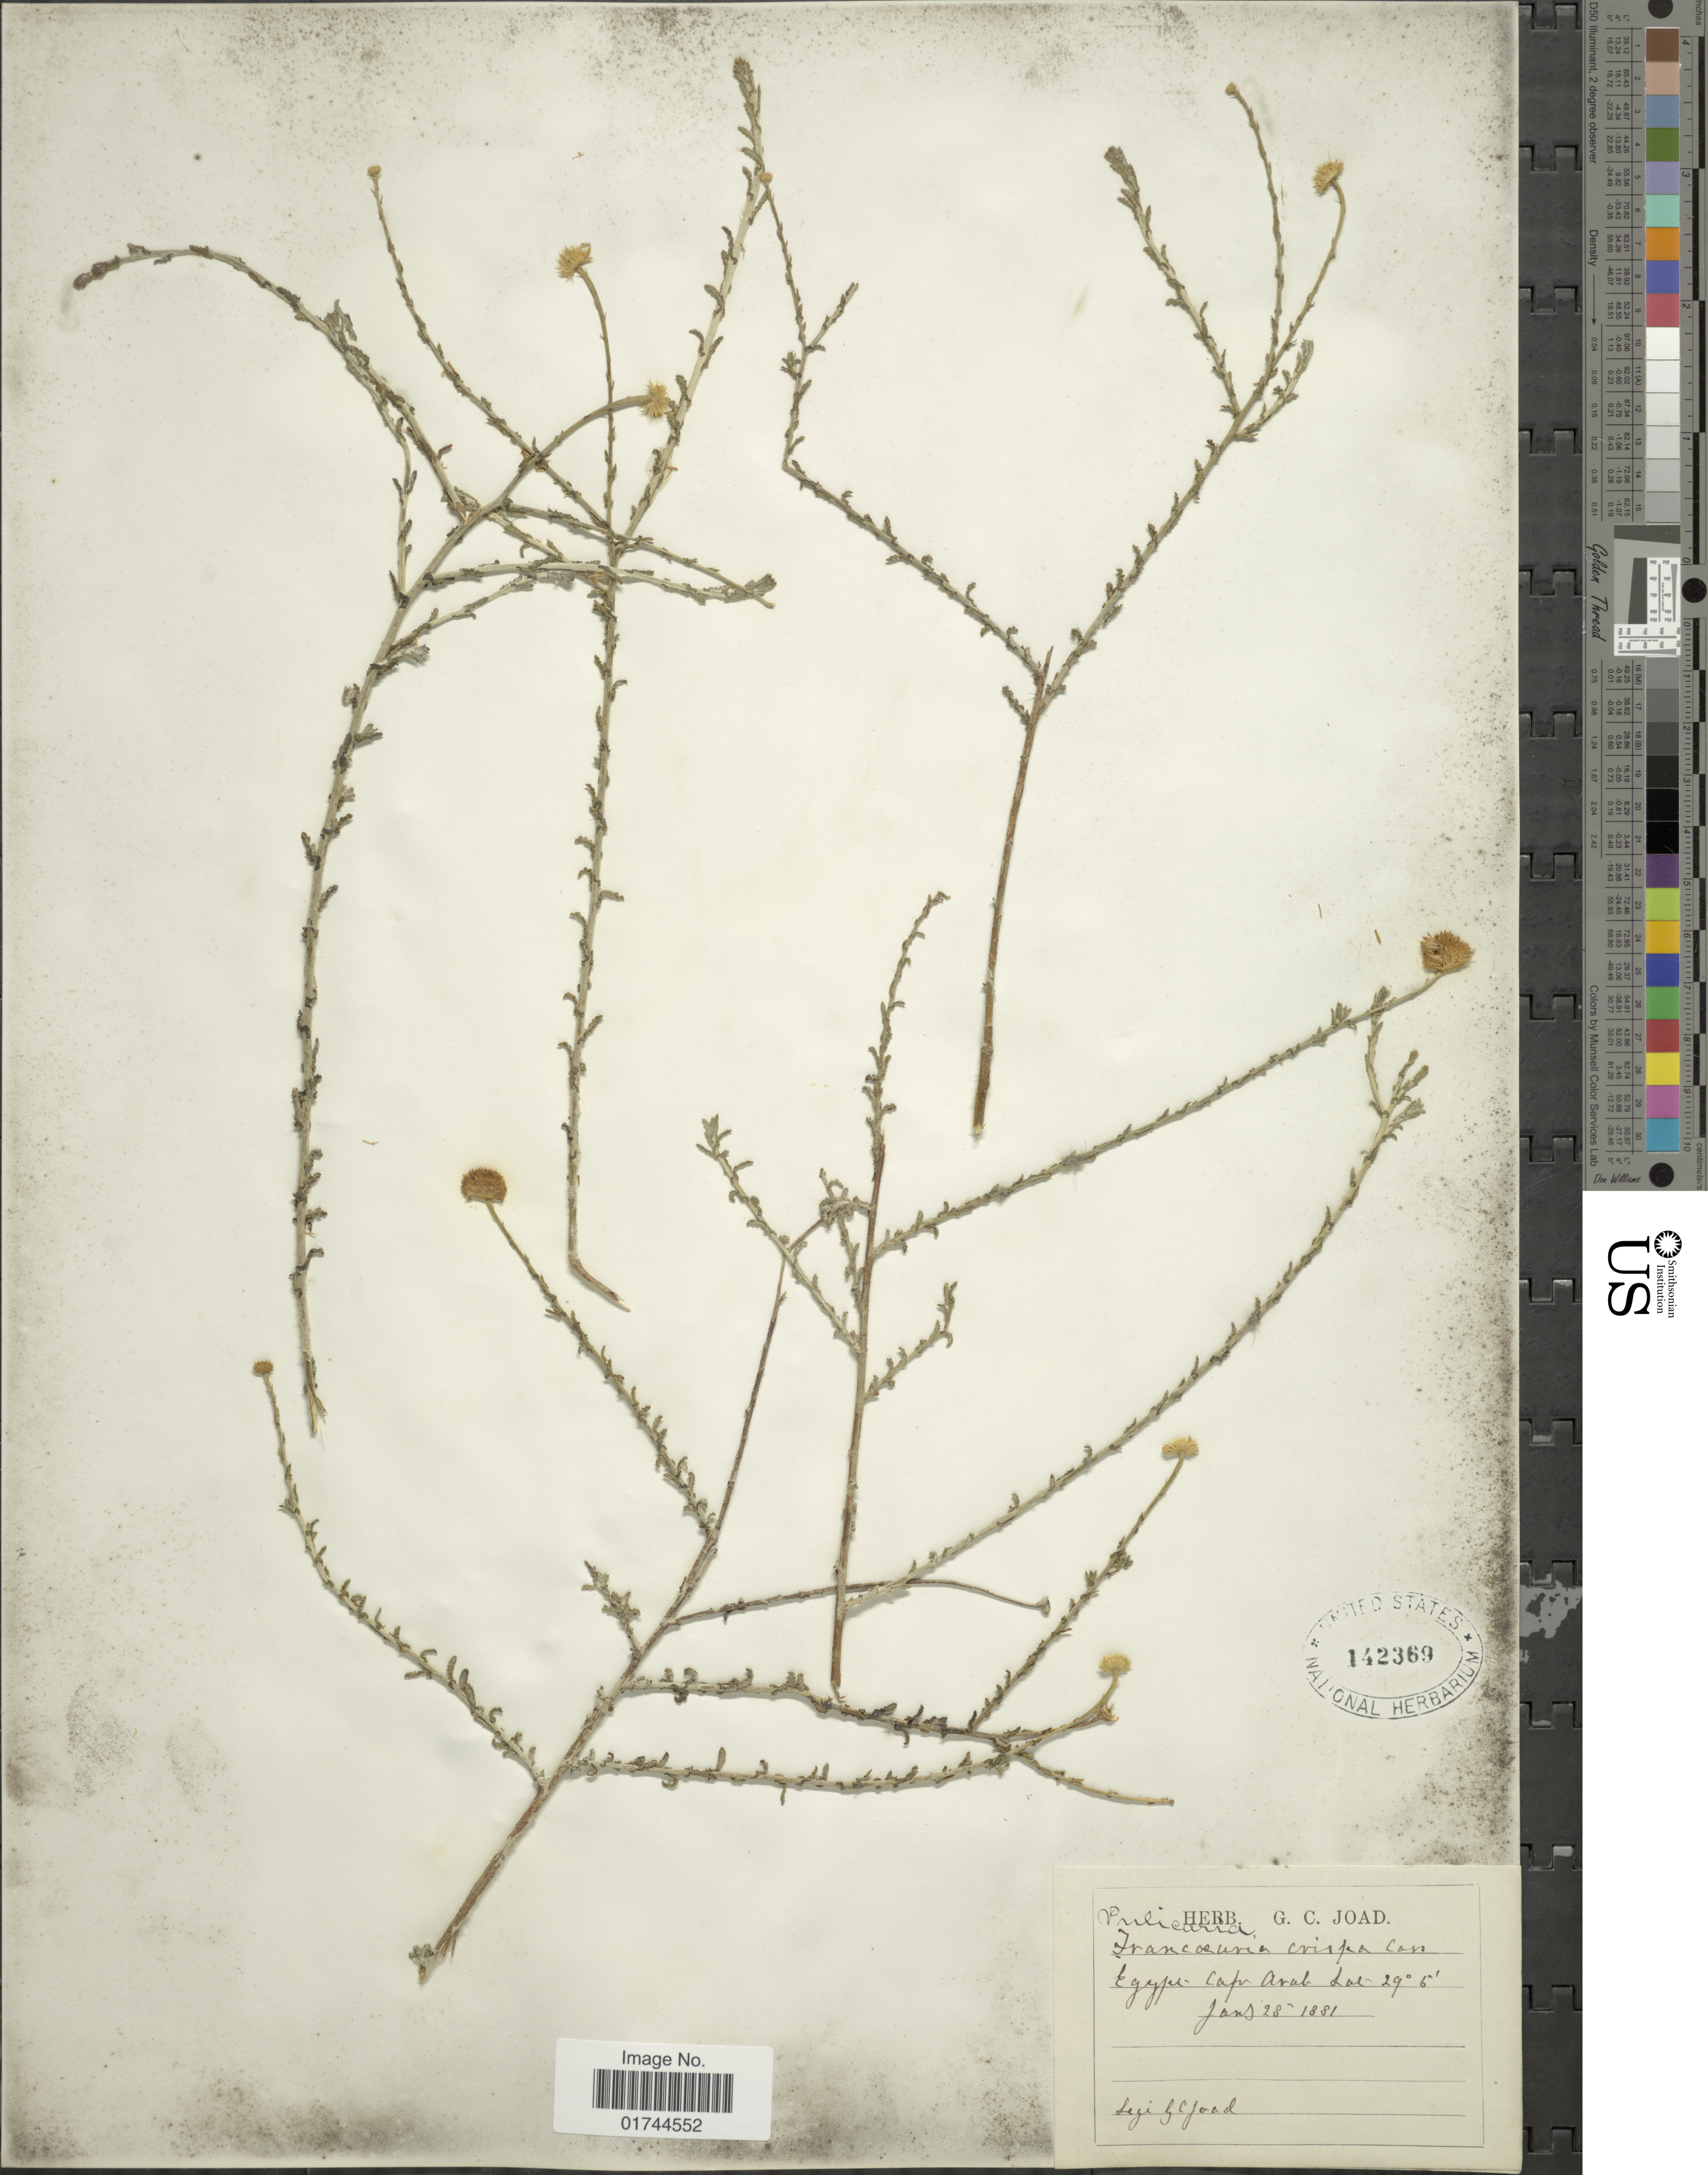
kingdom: Plantae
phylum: Tracheophyta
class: Magnoliopsida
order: Asterales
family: Asteraceae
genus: Pulicaria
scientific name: Pulicaria crispa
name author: Sch. Bip.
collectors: G. Joad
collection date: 1881-01-28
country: Egypt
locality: Cafu Arab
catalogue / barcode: US 142369